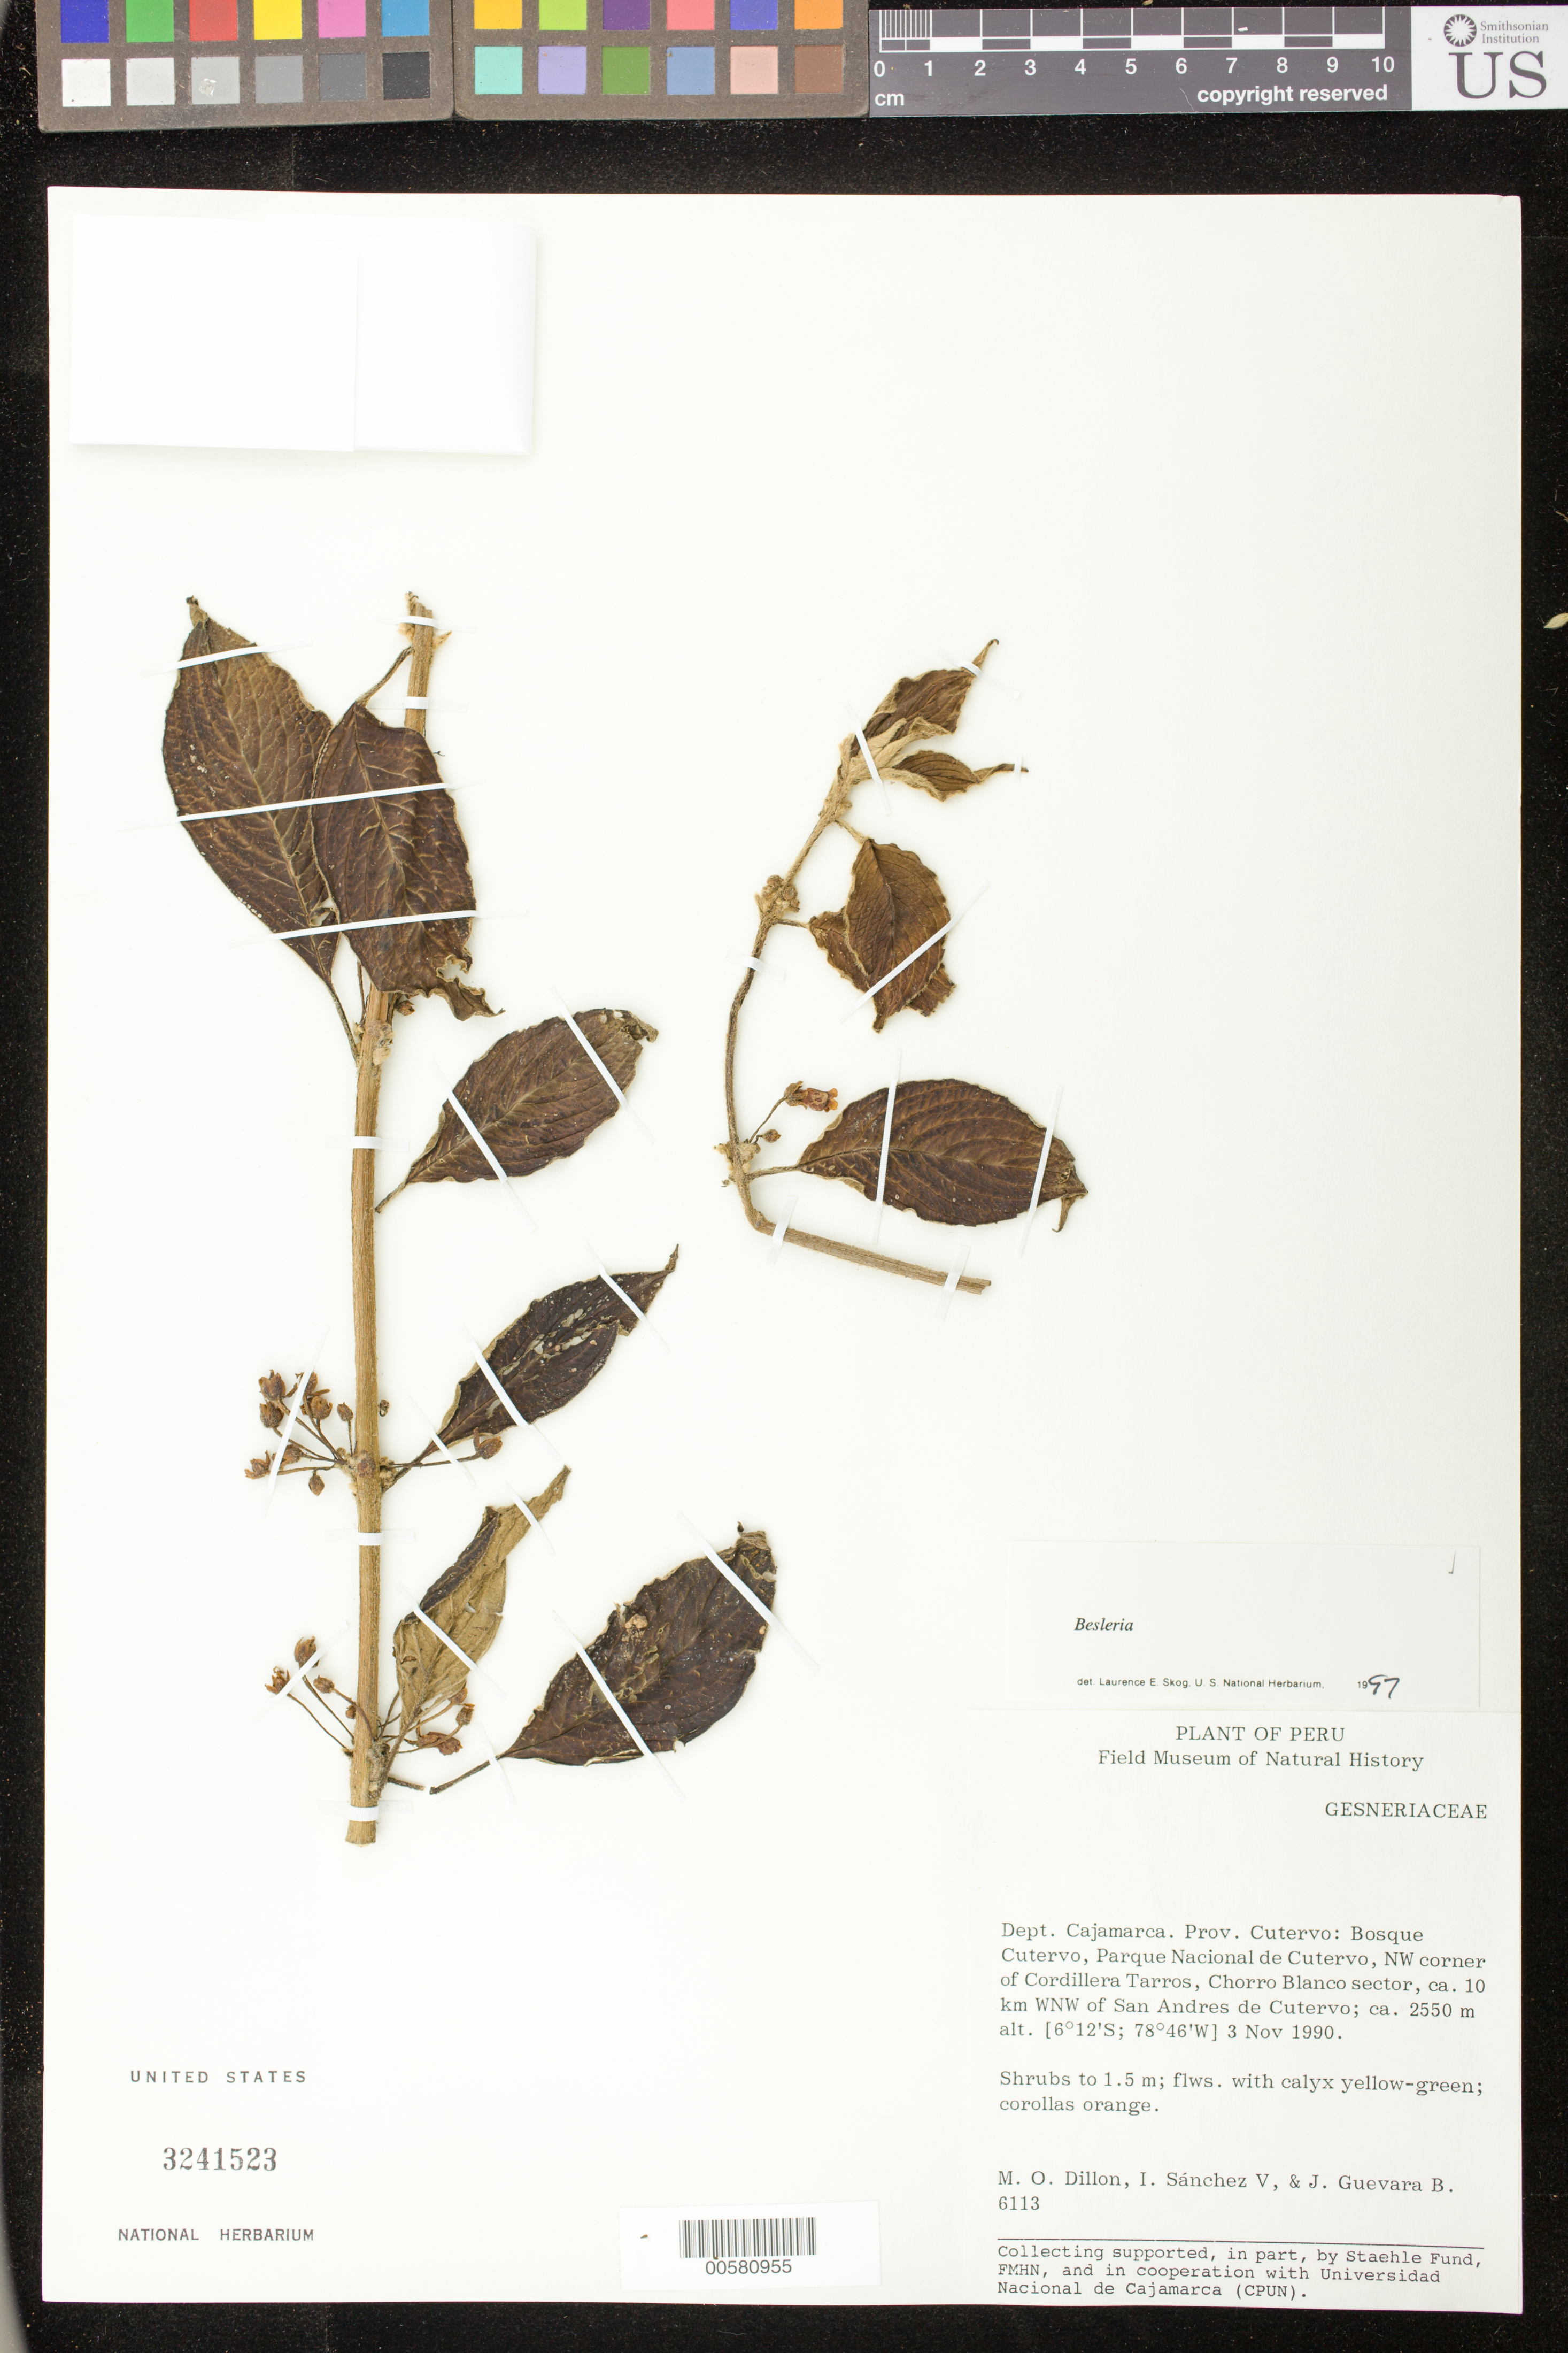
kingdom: Plantae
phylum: Tracheophyta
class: Magnoliopsida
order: Lamiales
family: Gesneriaceae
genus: Besleria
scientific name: Besleria sp.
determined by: Skog, Laurence E.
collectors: M. O. Dillon, I. M. Sánchez Vega & J. Guevara B.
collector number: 6113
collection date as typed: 03 Nov 1990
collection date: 1990-11-03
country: Peru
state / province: Cajamarca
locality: Prov. Cutervo: Bosque Cutervo, Parque Nacional de Cutervo, NW corner of Cordillera Tarros, Chorro Blanco sector, ca. 10 kkm WNW of San Andres de Cutervo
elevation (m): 2550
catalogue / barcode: US 3241523